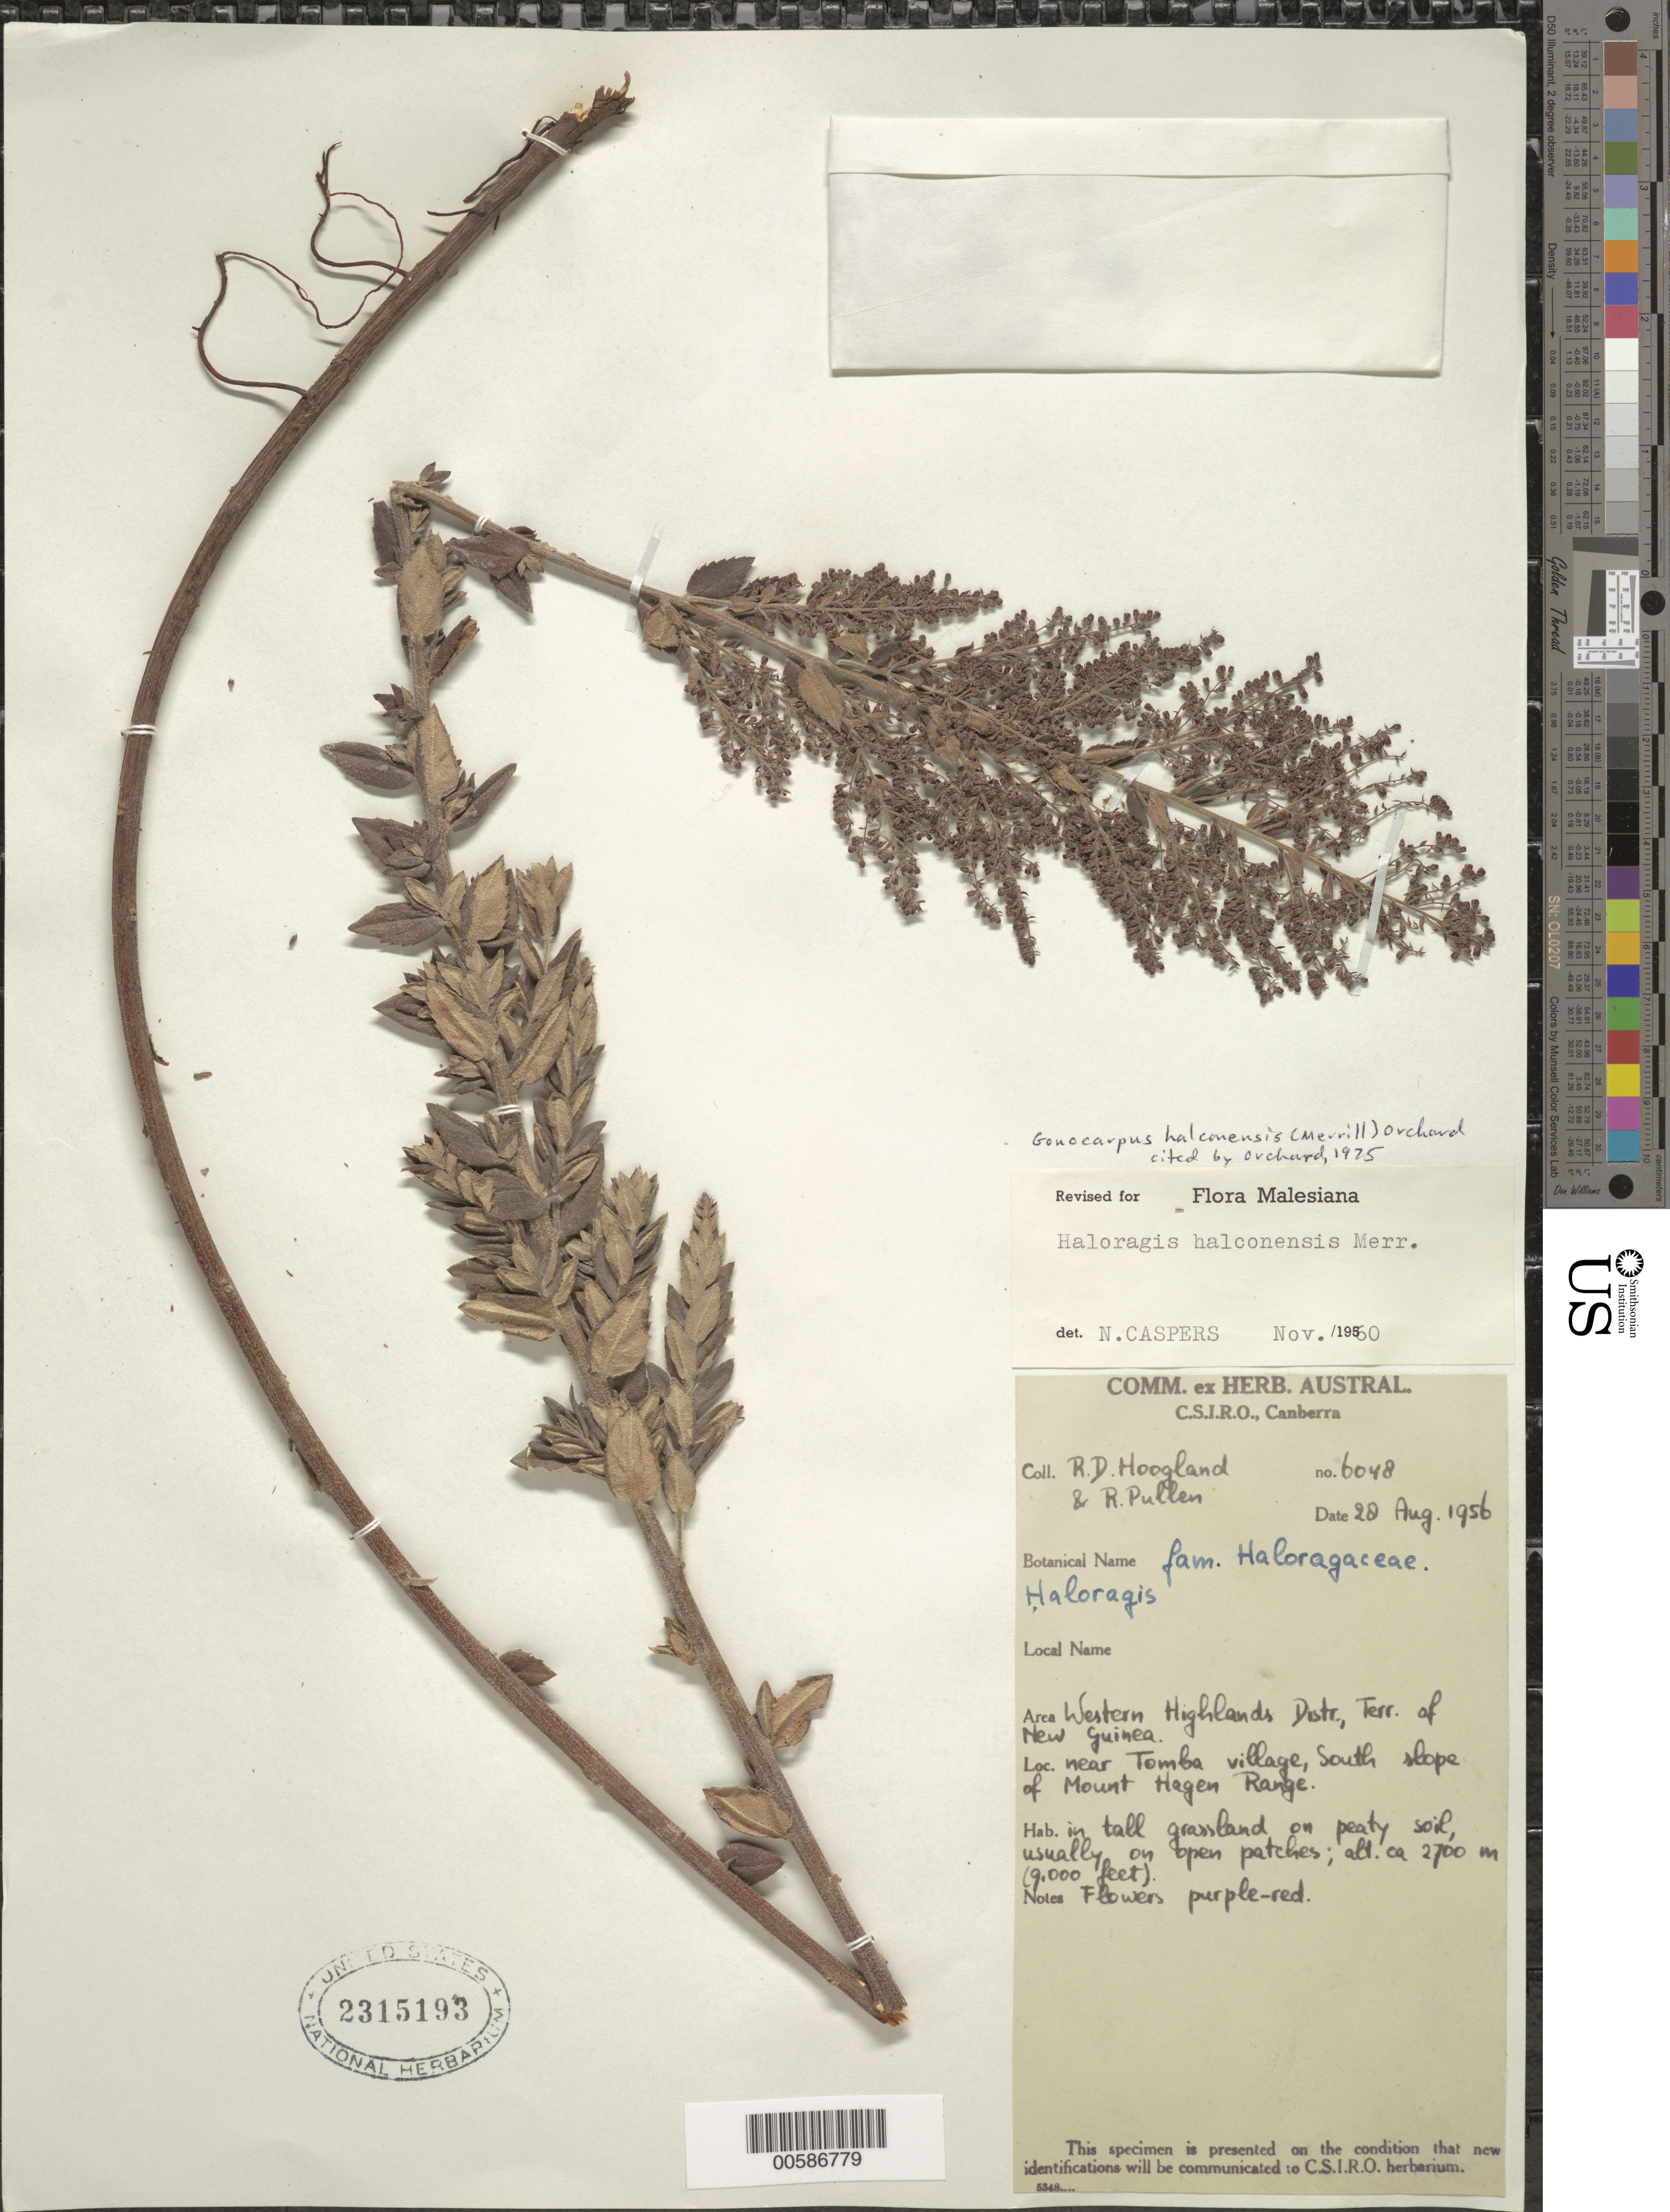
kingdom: Plantae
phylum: Tracheophyta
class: Magnoliopsida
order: Saxifragales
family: Haloragaceae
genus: Gonocarpus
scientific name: Gonocarpus halconensis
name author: (Merr.) Orchard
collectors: R. D. Hoogland & R. Pullen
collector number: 6048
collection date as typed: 20 Aug 1956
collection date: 1956-08-20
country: Papua New Guinea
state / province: Western Highlands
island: New Guinea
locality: Near Tomba village, Mount Hagen Range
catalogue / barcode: US 2315193